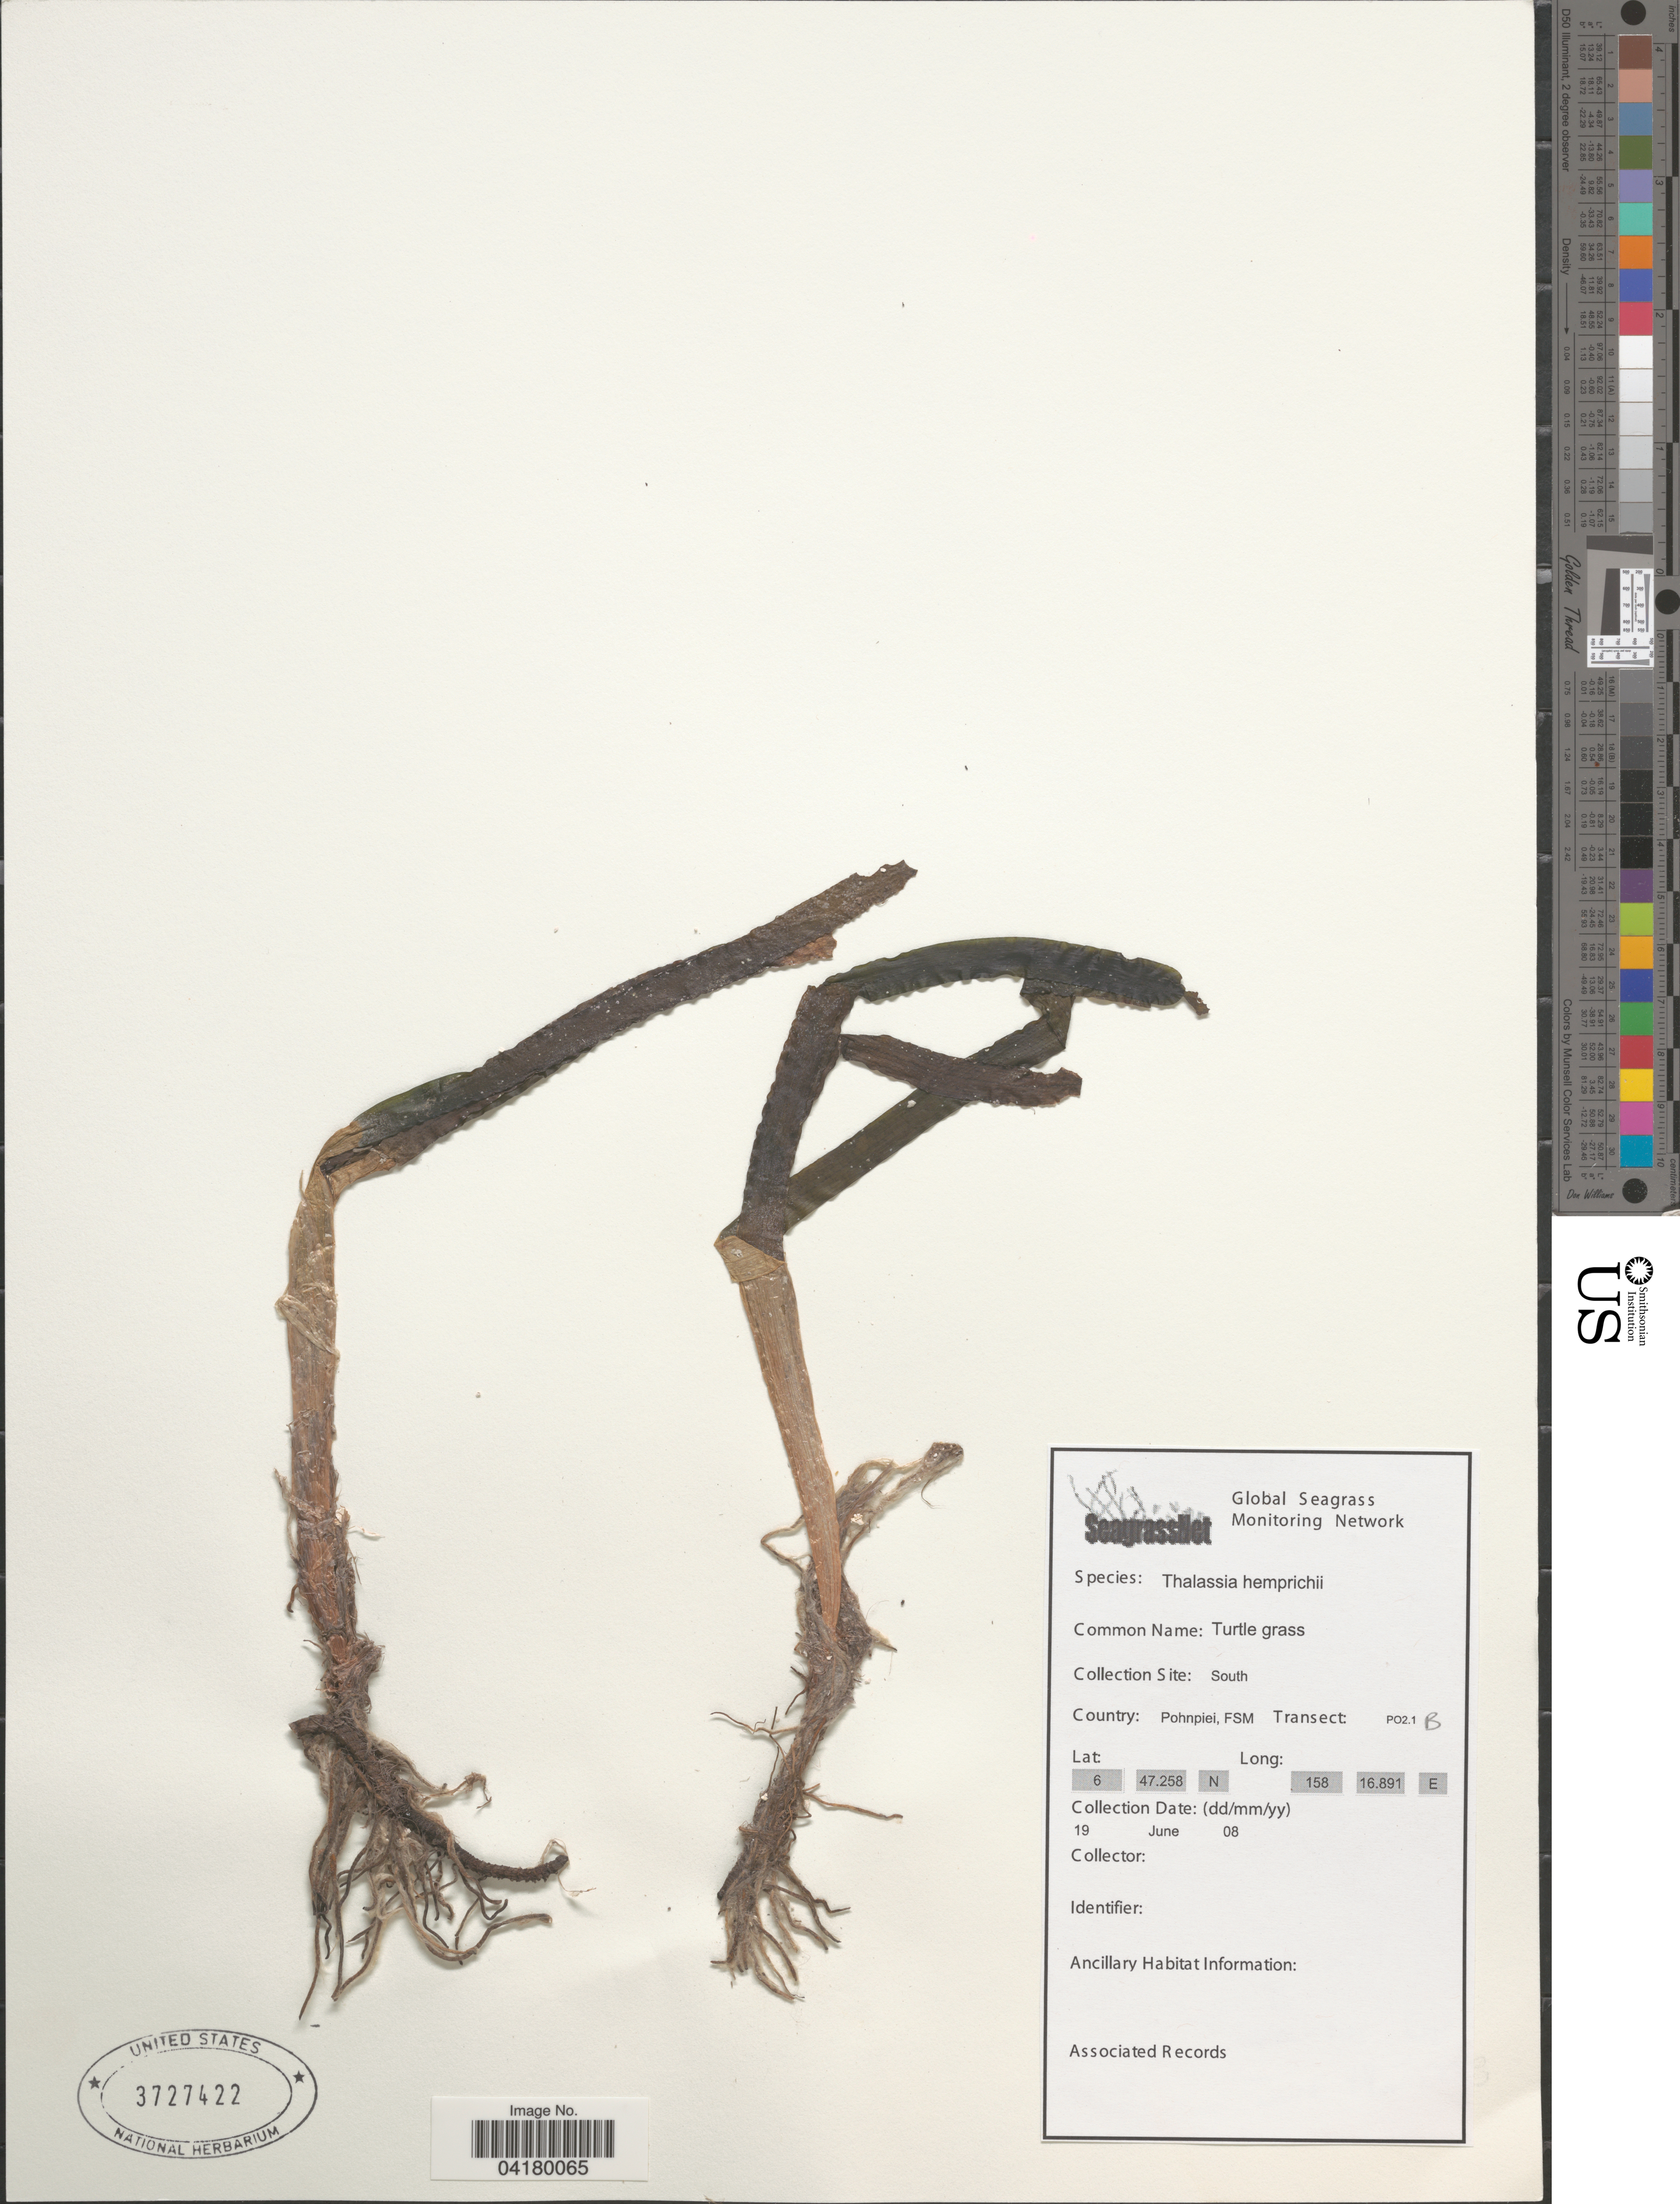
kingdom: Plantae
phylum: Tracheophyta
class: Liliopsida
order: Alismatales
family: Hydrocharitaceae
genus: Thalassia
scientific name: Thalassia hemprichii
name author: Asch.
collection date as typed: Transcribed d/m/y: 19/6/8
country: Micronesia, Federated States of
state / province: Pohnpei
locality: Collection Site: South. Country: Pohnpiei, FSM. Transect: PO2.1B.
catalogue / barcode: US 3727422